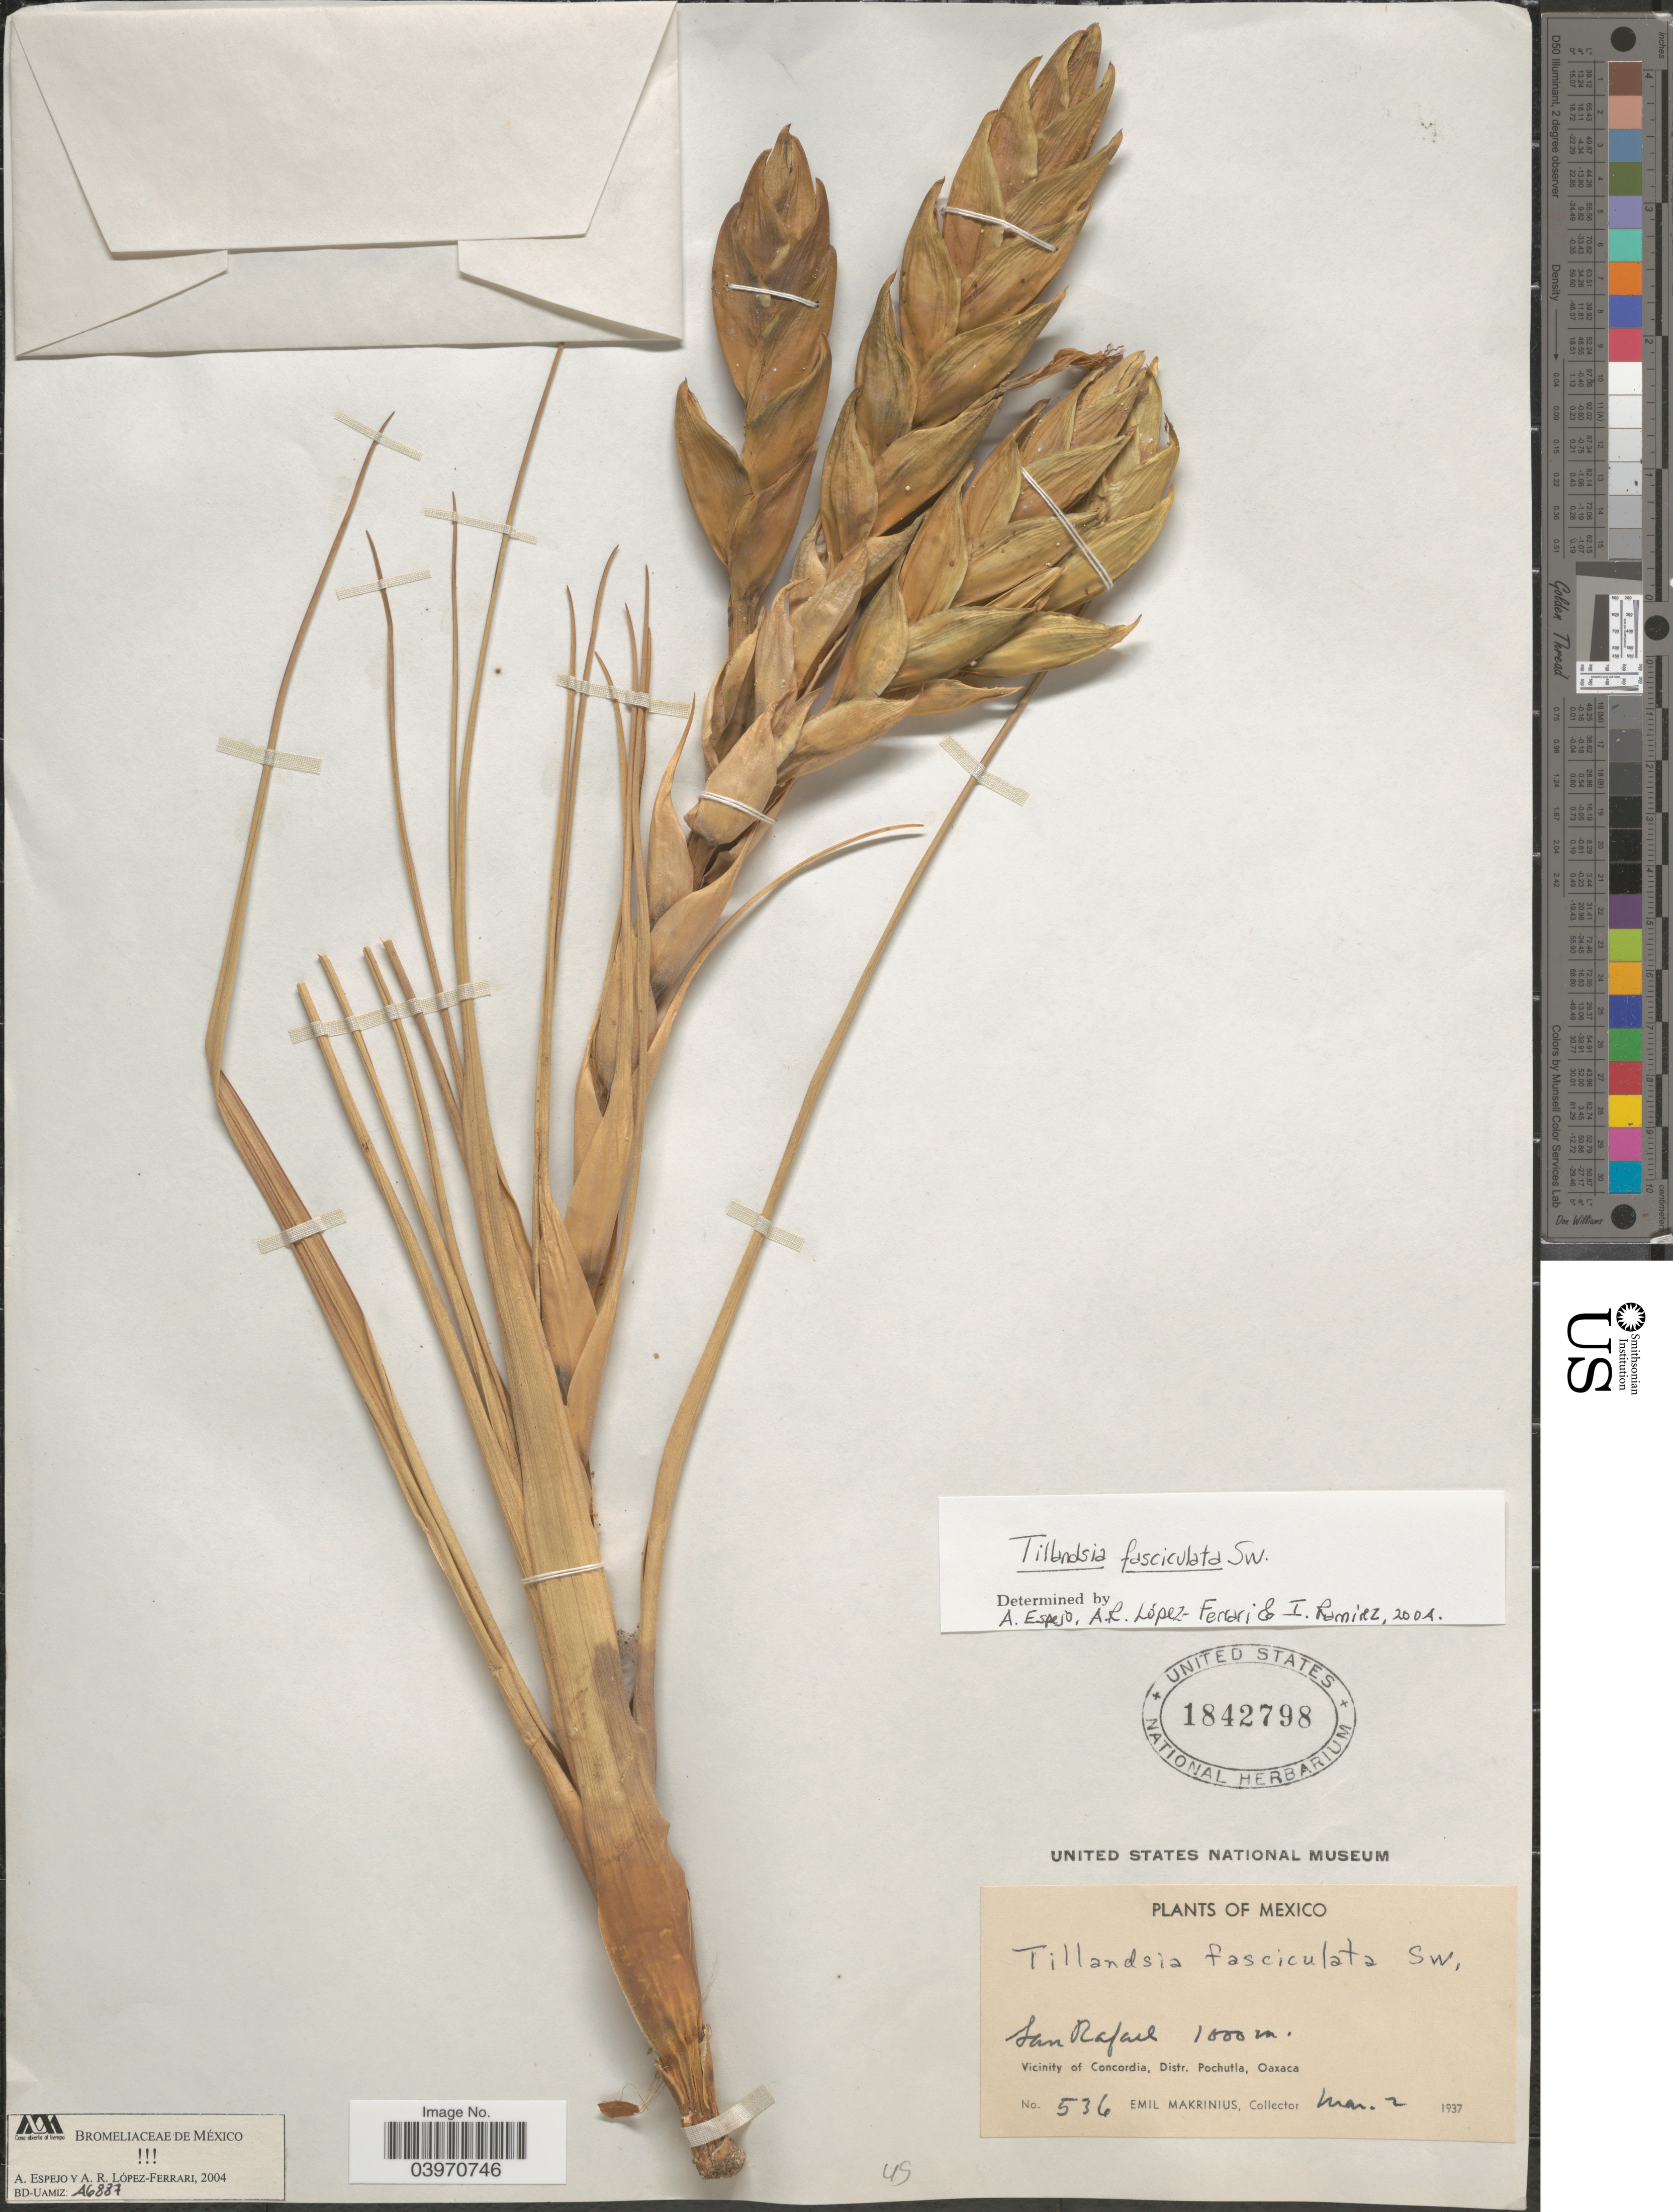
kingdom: Plantae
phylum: Tracheophyta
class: Liliopsida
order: Poales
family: Bromeliaceae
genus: Tillandsia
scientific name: Tillandsia fasciculata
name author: Sw.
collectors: E. Makrinius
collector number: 536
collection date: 1937-03-02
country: Mexico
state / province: Oaxaca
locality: San Rafael. Vicinity of Concordia, Distr. Pochutla.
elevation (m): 1000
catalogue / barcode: US 1842798